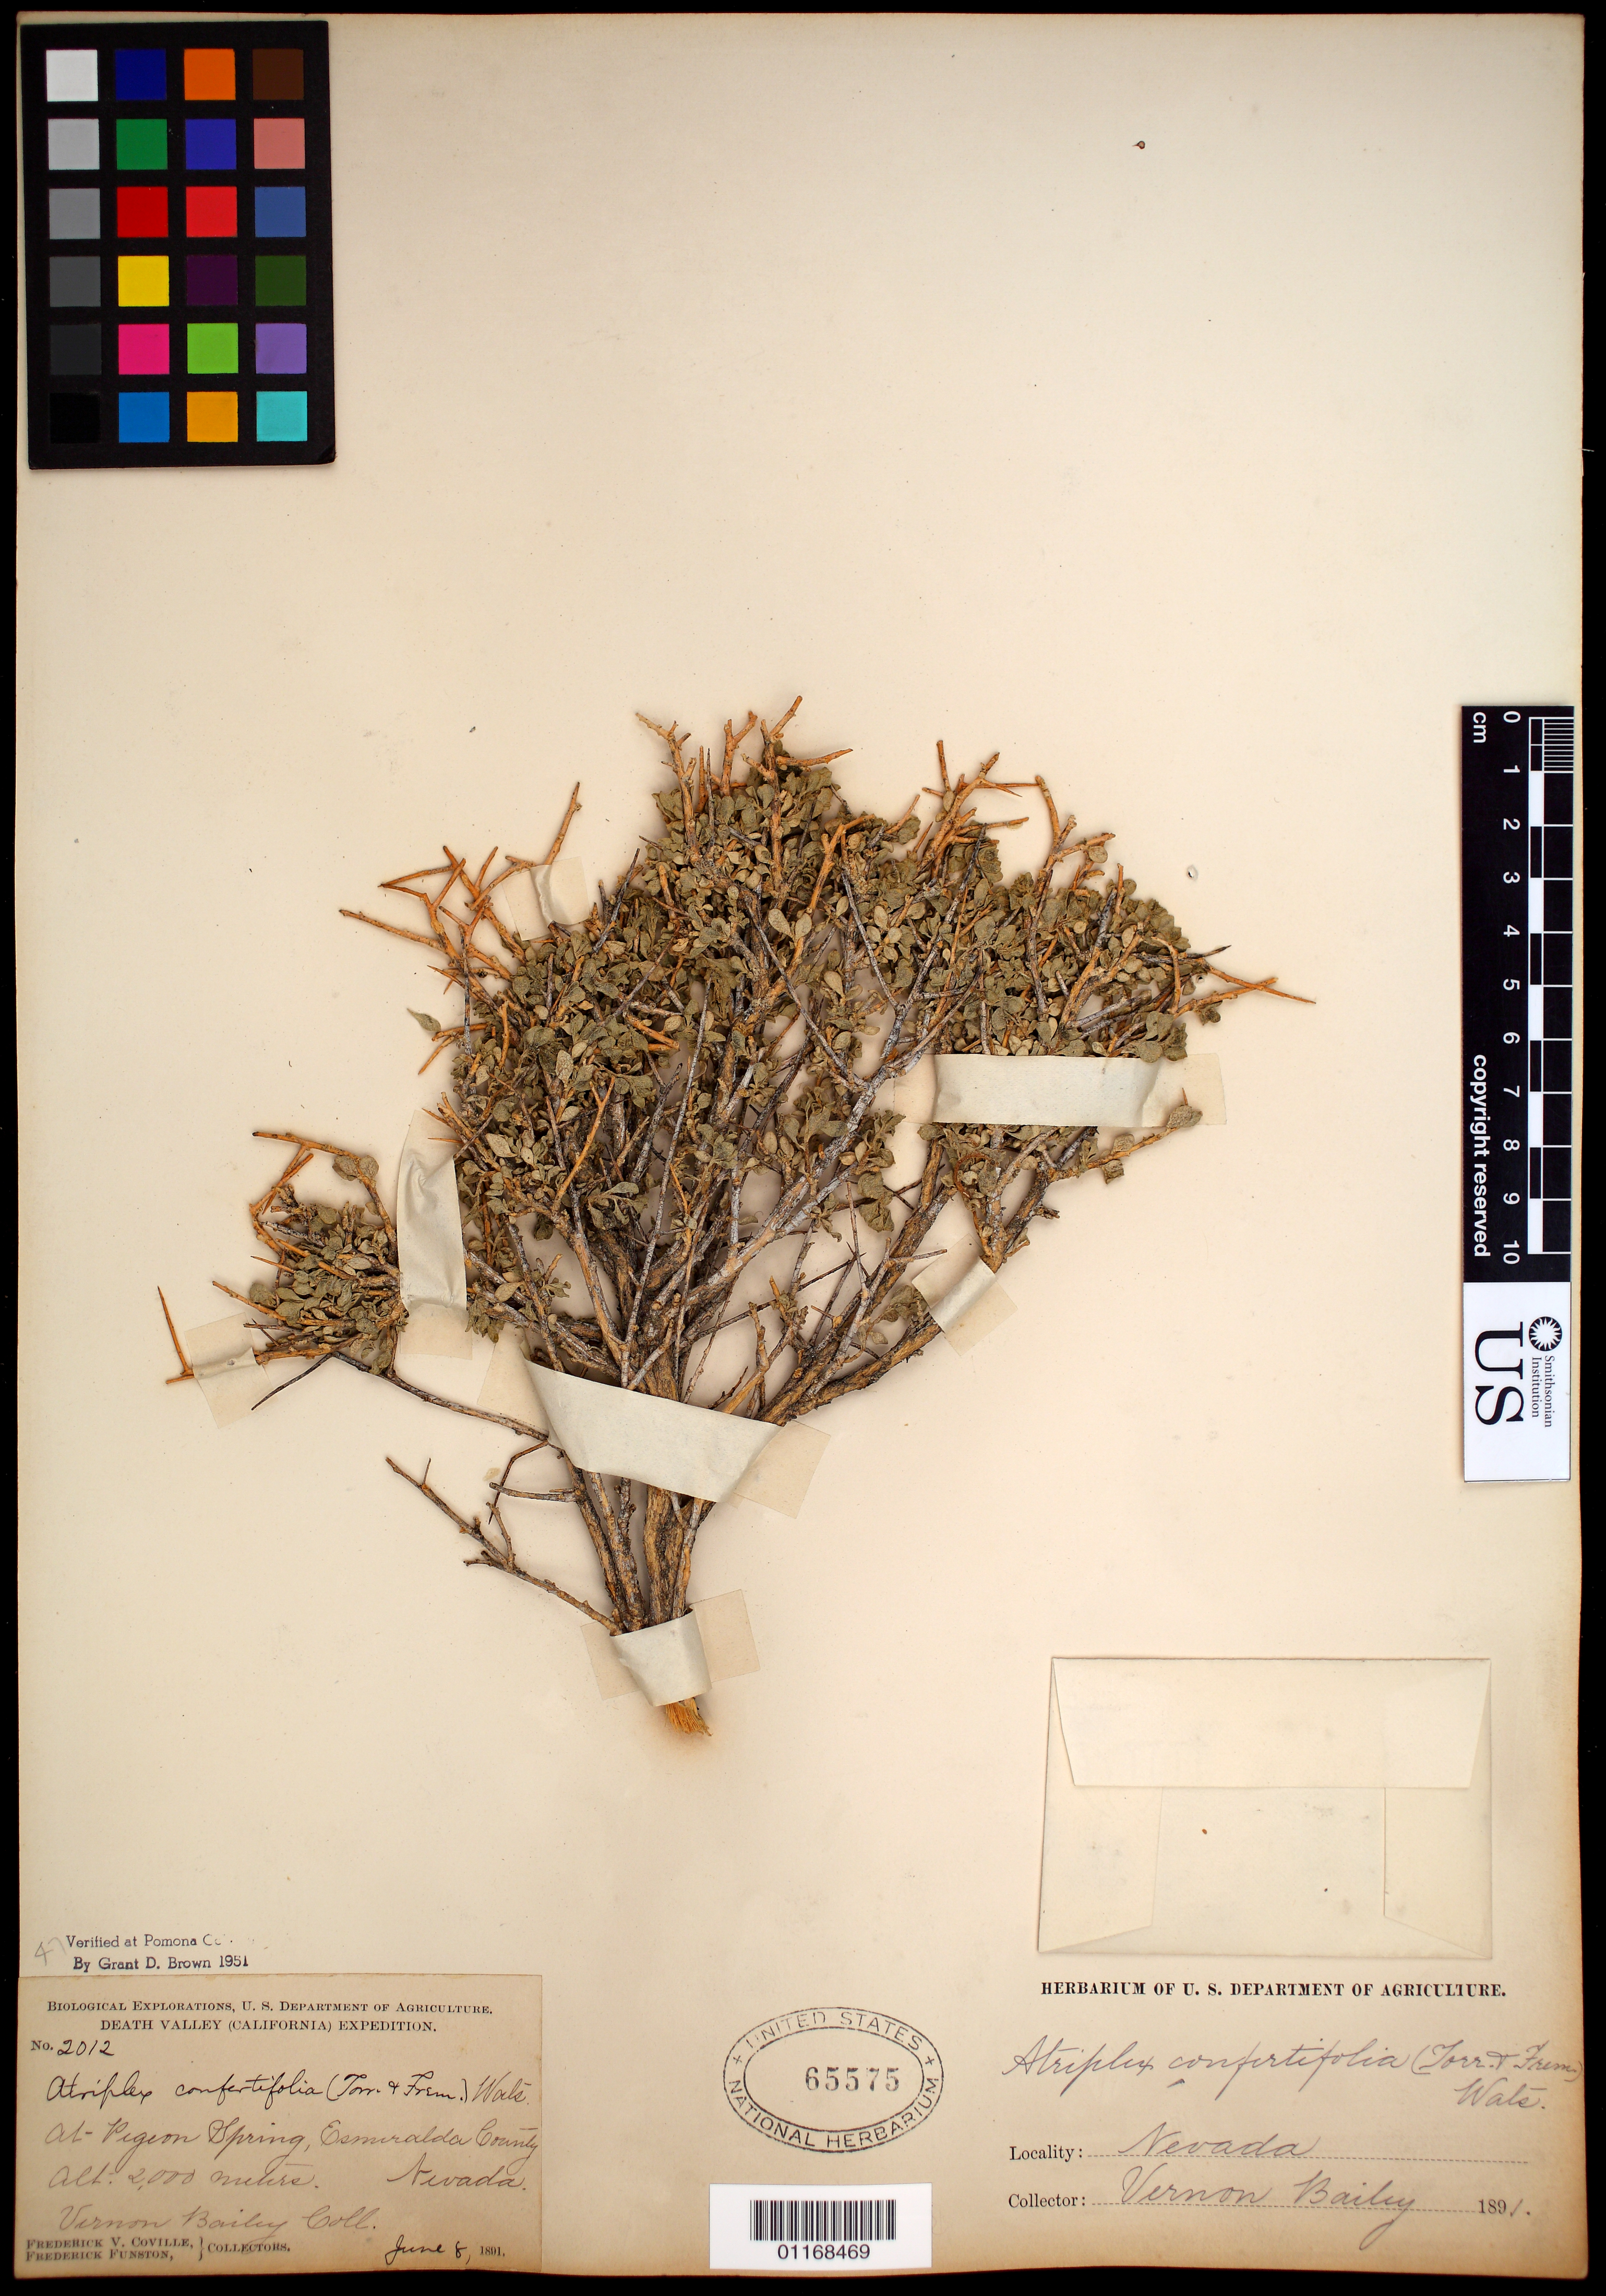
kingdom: Plantae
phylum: Tracheophyta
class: Magnoliopsida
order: Caryophyllales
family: Amaranthaceae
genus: Atriplex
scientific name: Atriplex confertifolia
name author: (Torr. & Frém.) S. Watson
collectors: V. O. Bailey, F. V. Coville & F. Funston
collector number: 2012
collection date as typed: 08 Jun 1891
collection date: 1891-06-08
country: United States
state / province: Nevada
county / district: Esmeralda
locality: At Pigeon Spring.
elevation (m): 2000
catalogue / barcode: US 65575